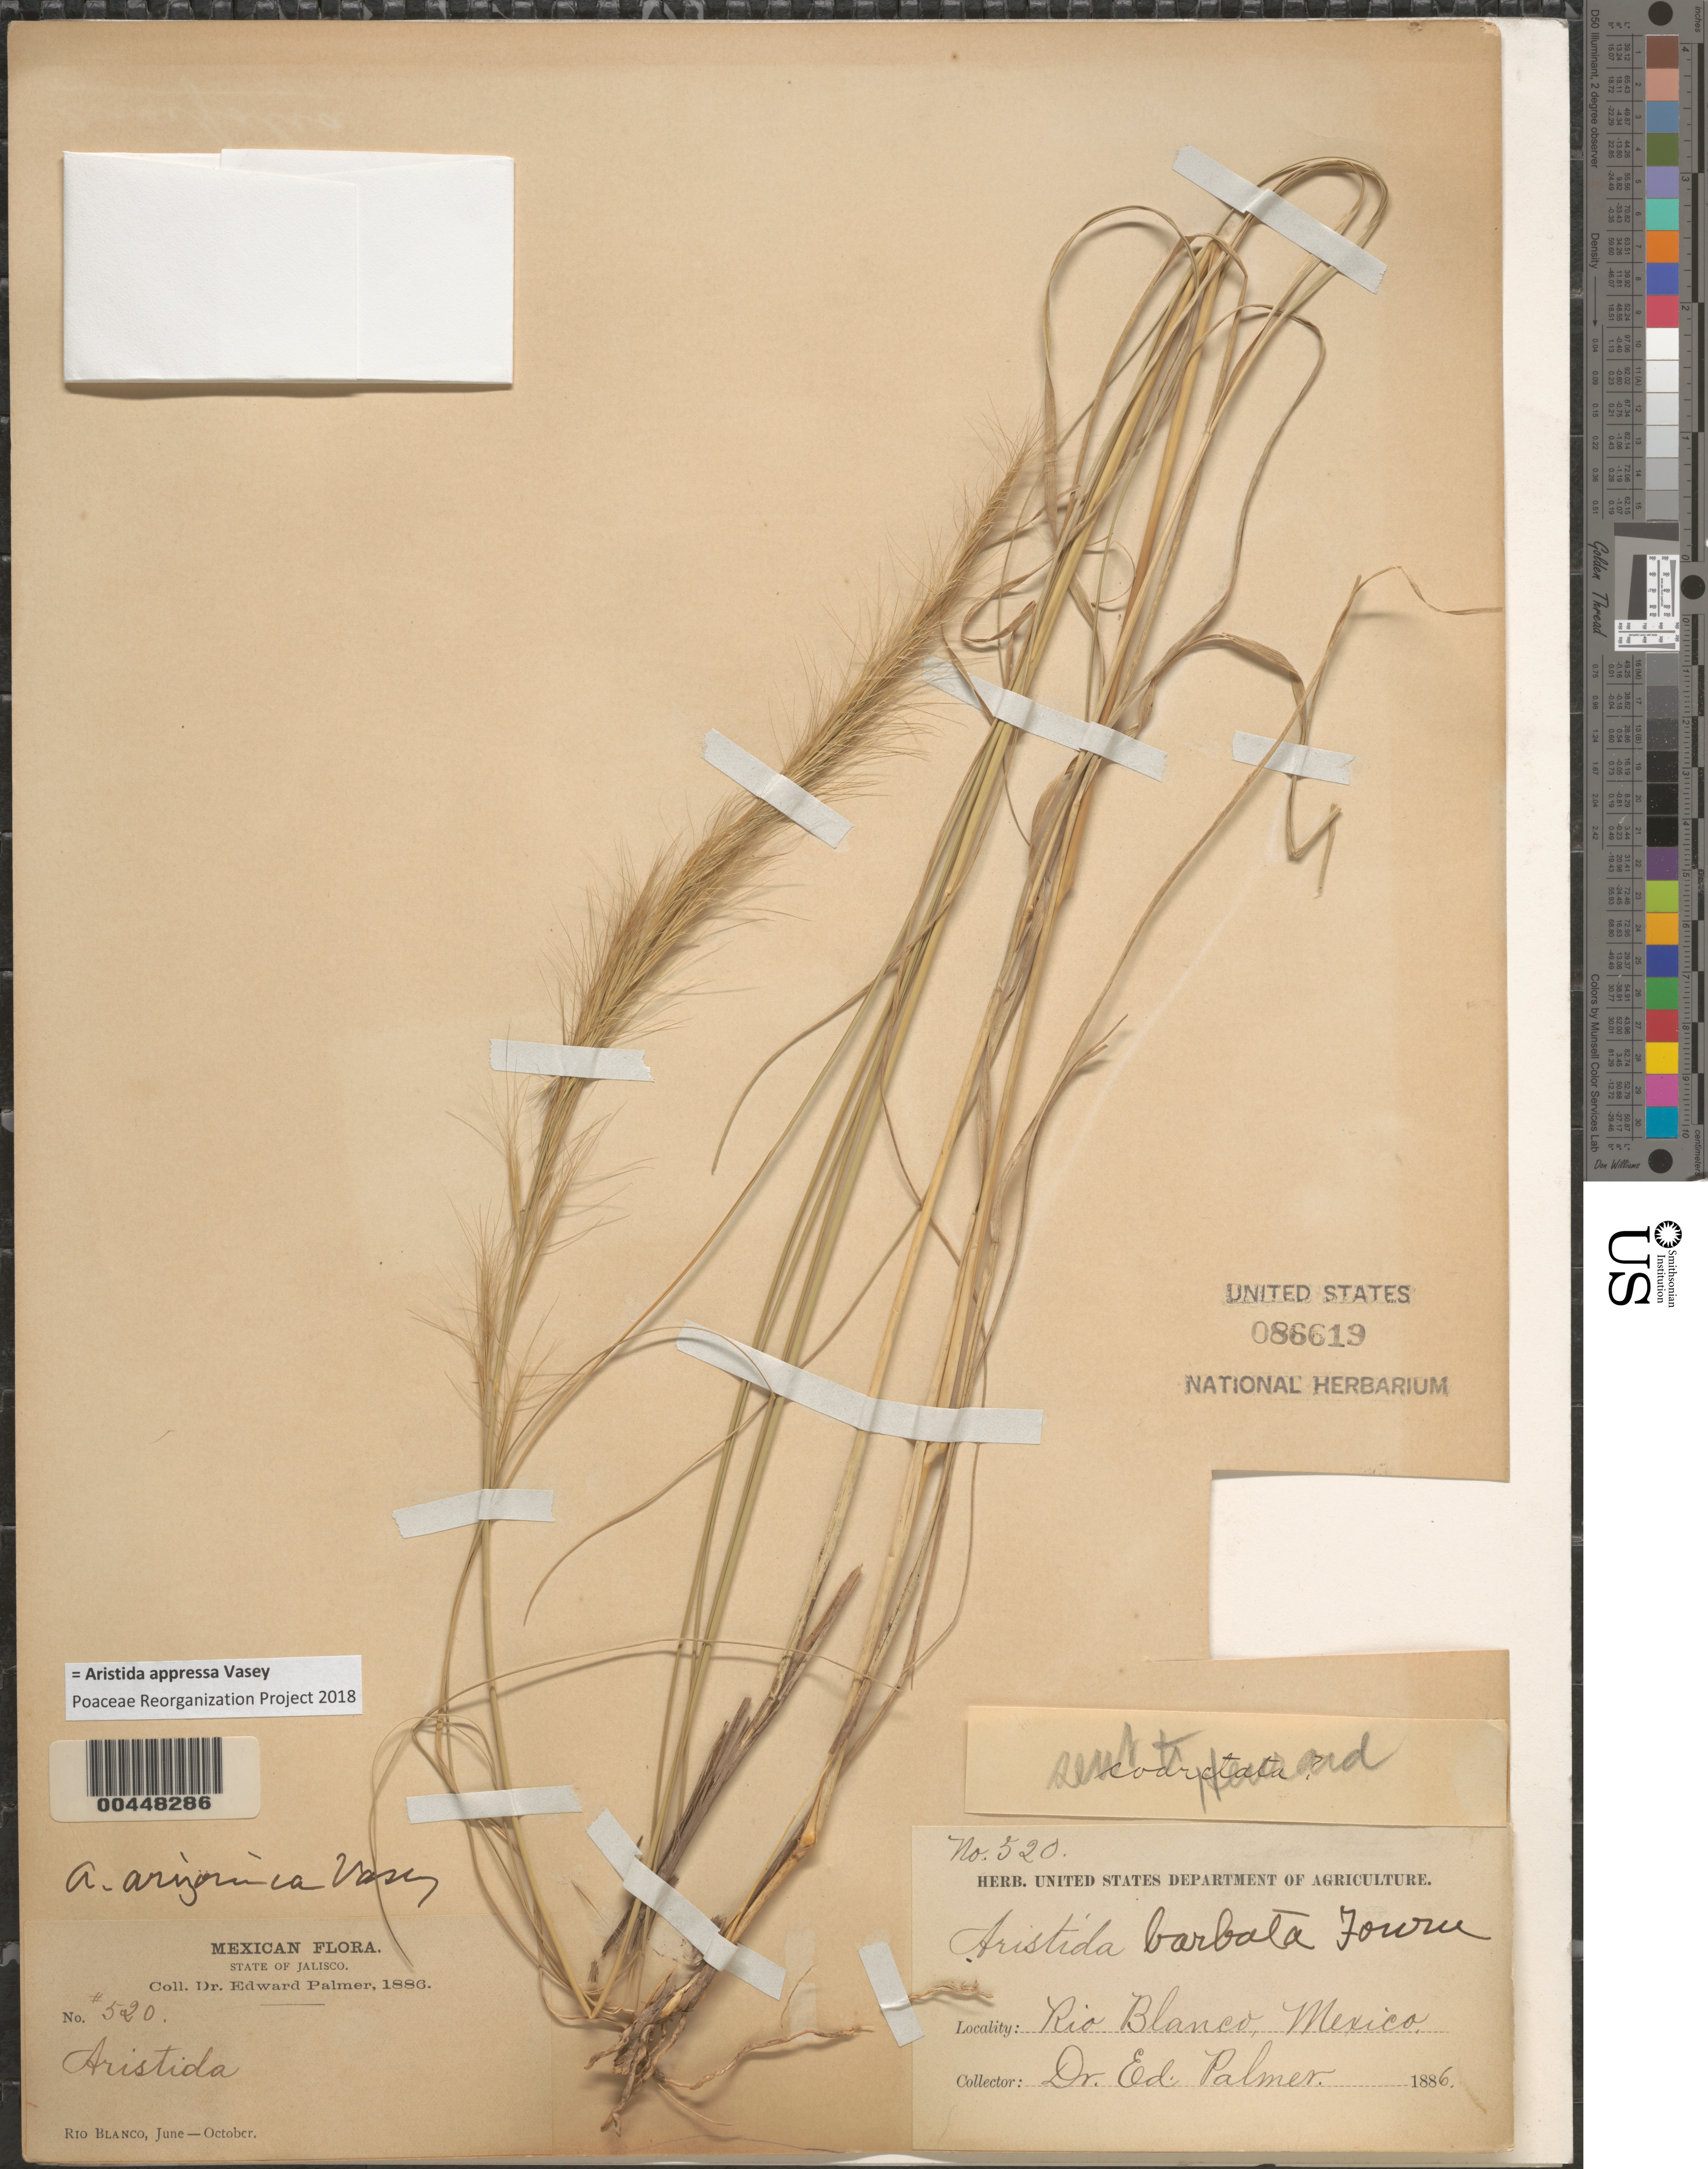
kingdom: Plantae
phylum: Tracheophyta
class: Liliopsida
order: Poales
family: Poaceae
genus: Aristida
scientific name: Aristida appressa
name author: Vasey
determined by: Poaceae Reorganization Project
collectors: E. Palmer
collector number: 520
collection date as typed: Jun 1886 to Oct 1886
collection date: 1886-06/1886-10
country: Mexico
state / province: Jalisco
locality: Rio Blanco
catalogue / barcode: US 86619